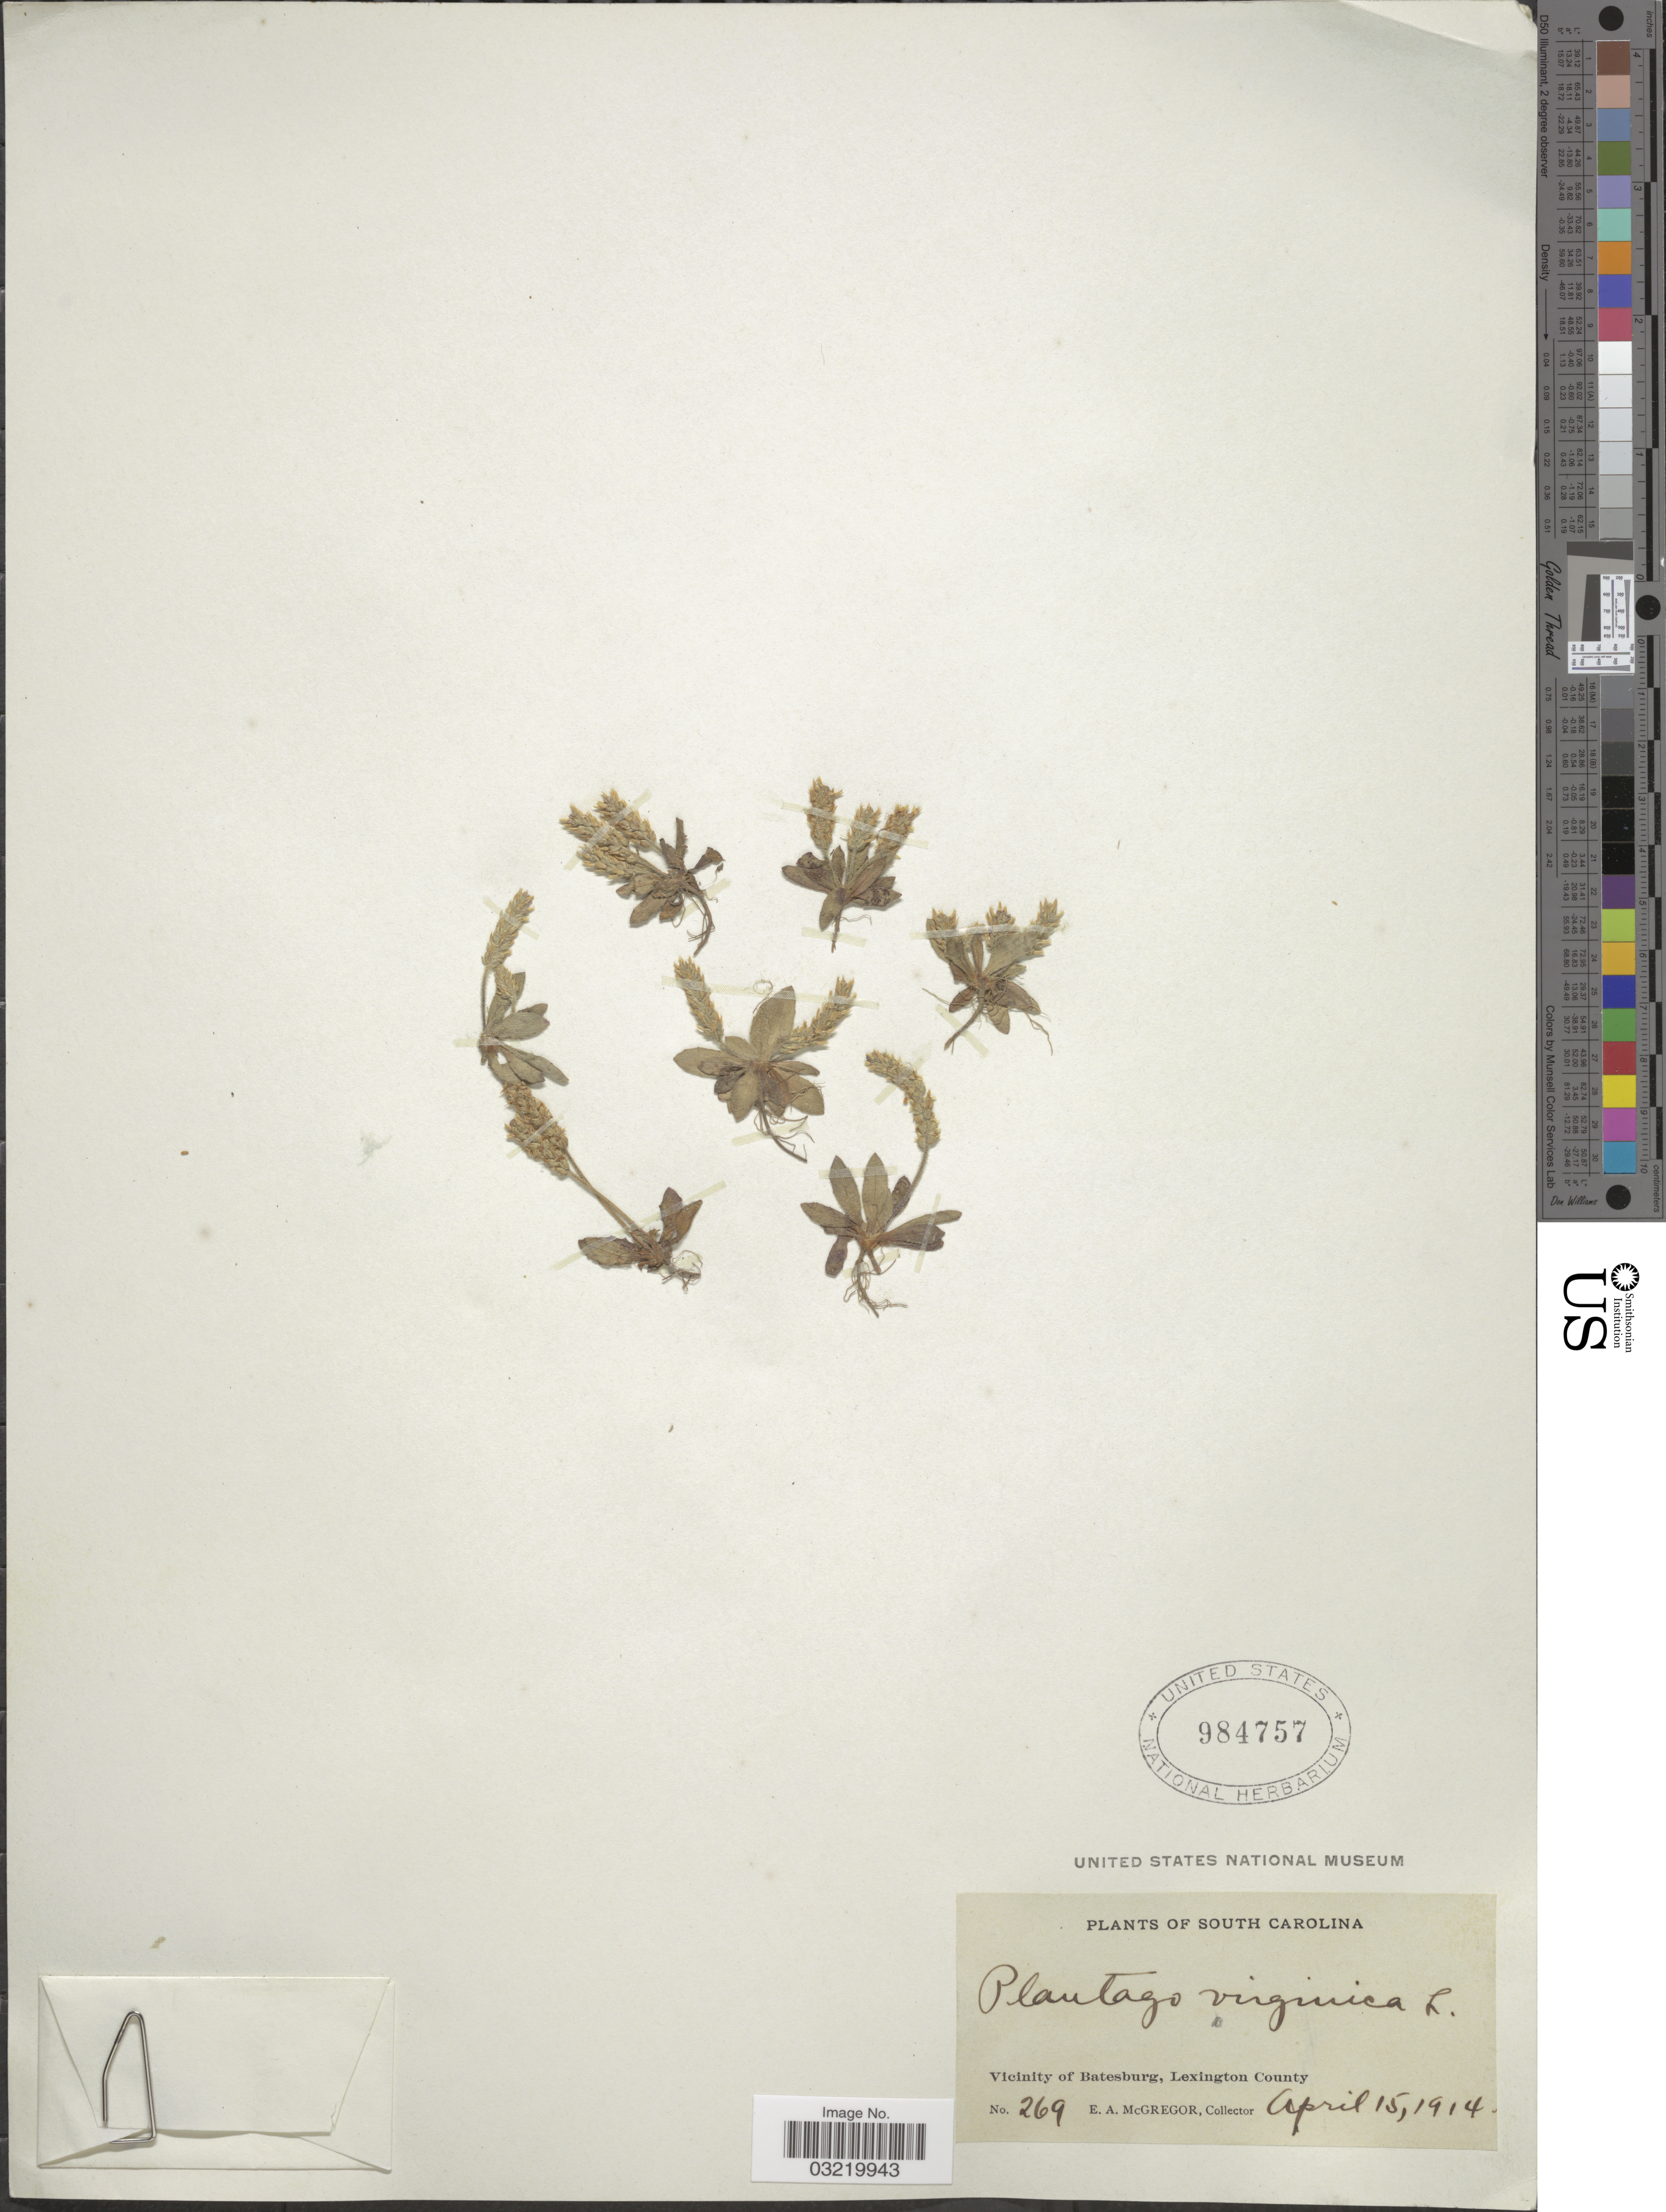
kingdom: Plantae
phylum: Tracheophyta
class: Magnoliopsida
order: Lamiales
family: Plantaginaceae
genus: Plantago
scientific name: Plantago virginica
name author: L.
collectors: E. A. McGregor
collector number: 269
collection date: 1914-04-15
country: United States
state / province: South Carolina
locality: Vicinity of Batesburg, Lexington County.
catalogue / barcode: US 984757